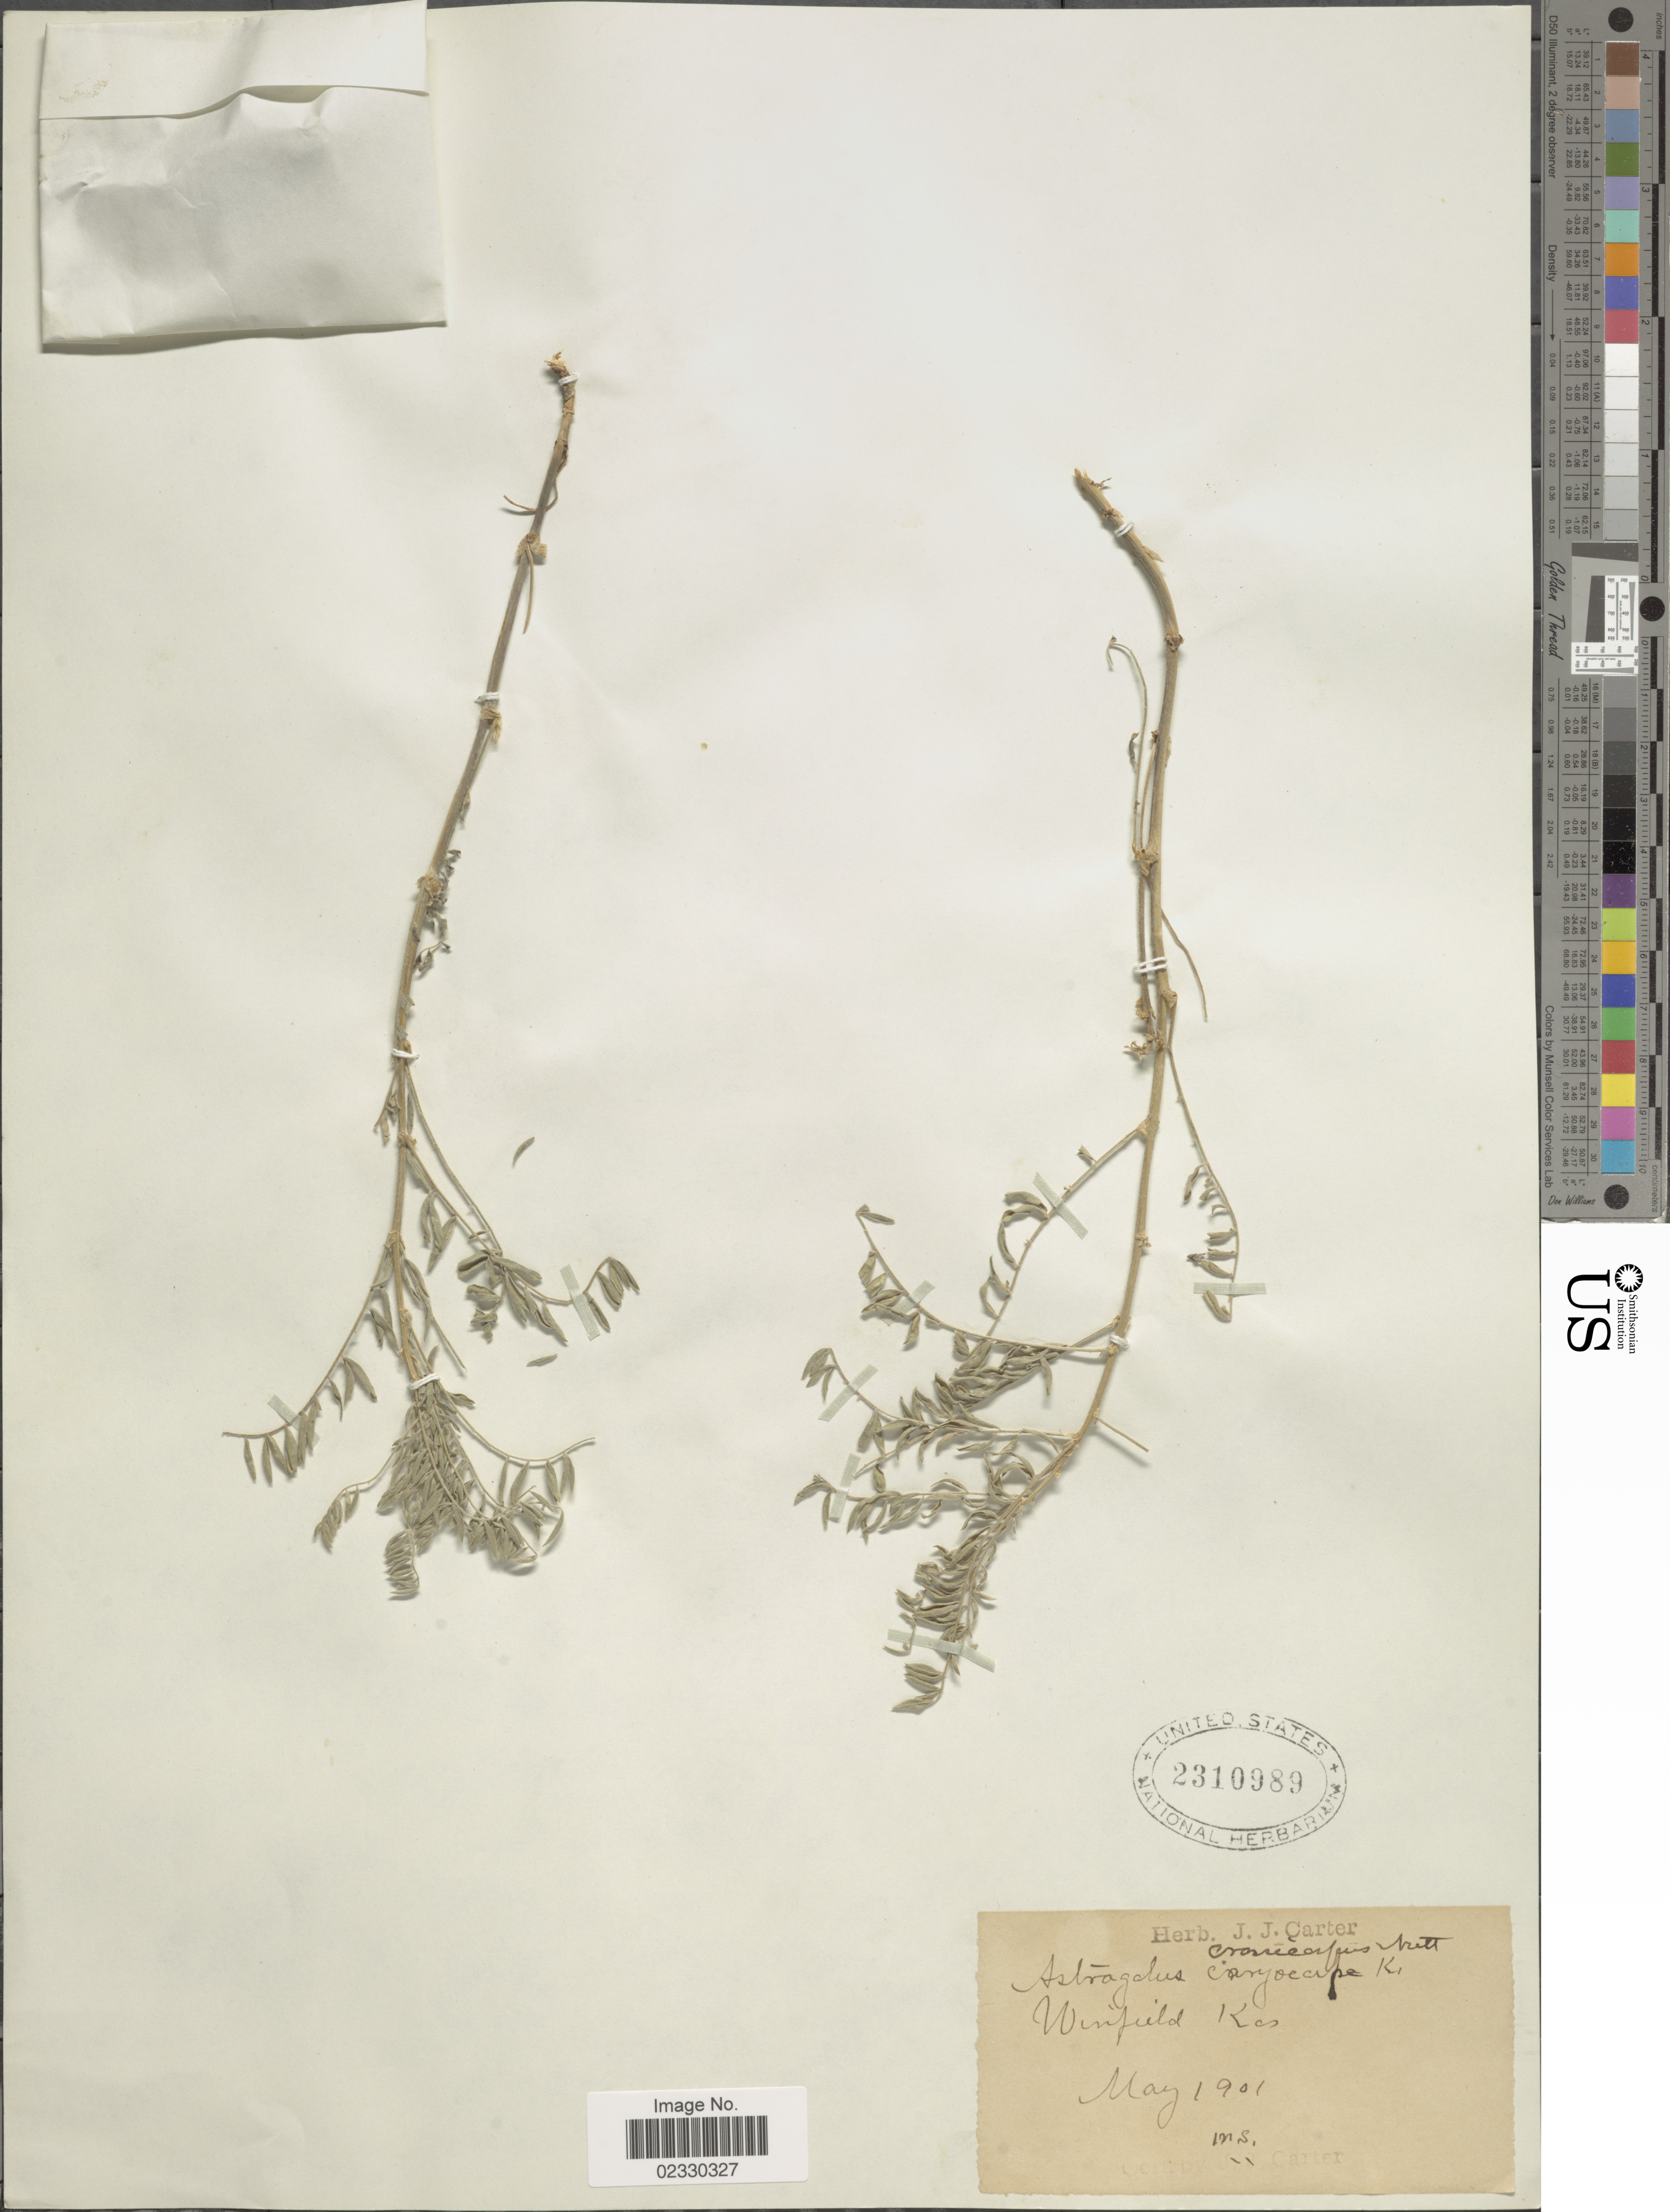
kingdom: Plantae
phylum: Tracheophyta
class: Magnoliopsida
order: Fabales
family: Fabaceae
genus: Astragalus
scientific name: Astragalus crassicarpus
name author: Nutt.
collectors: M. Carter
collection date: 1901-05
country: United States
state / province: Kansas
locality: Winfield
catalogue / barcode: US 2310989